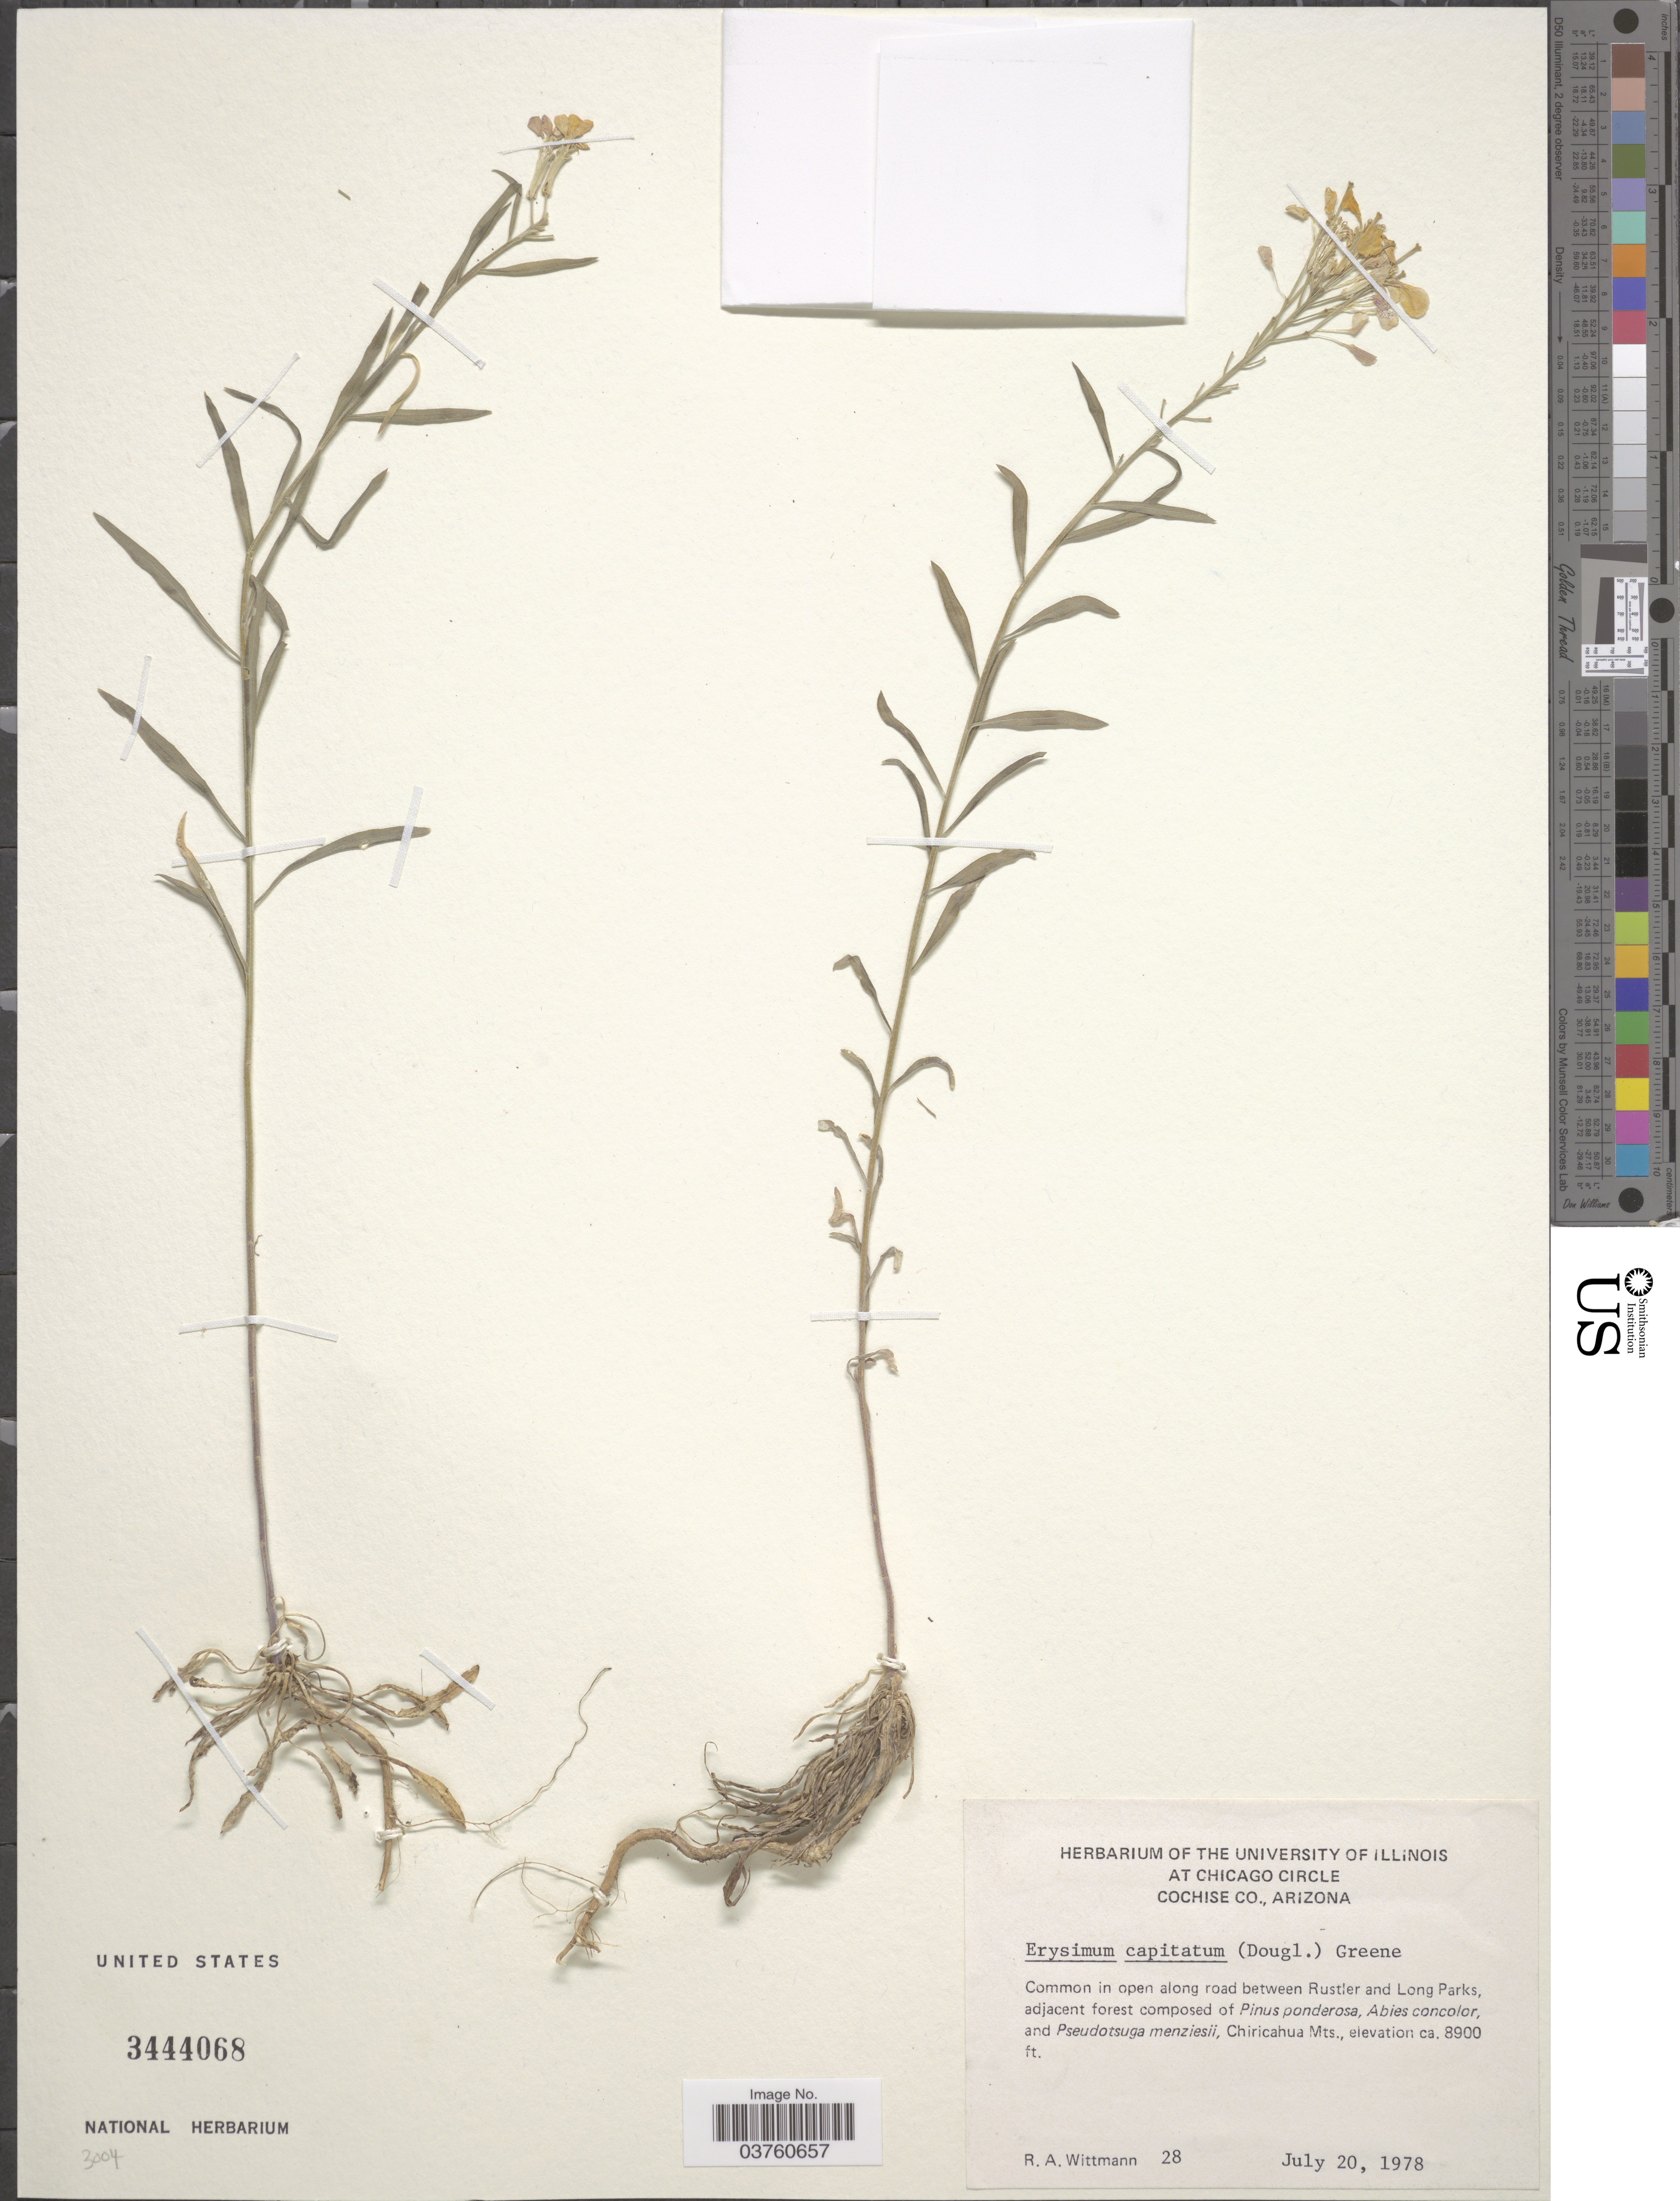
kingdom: Plantae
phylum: Tracheophyta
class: Magnoliopsida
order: Brassicales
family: Brassicaceae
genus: Erysimum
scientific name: Erysimum capitatum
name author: (Douglas ex Hook.) Greene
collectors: R. Wittmann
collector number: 28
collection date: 1978-07-20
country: United States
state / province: Arizona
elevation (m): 2713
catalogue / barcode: US 3444068